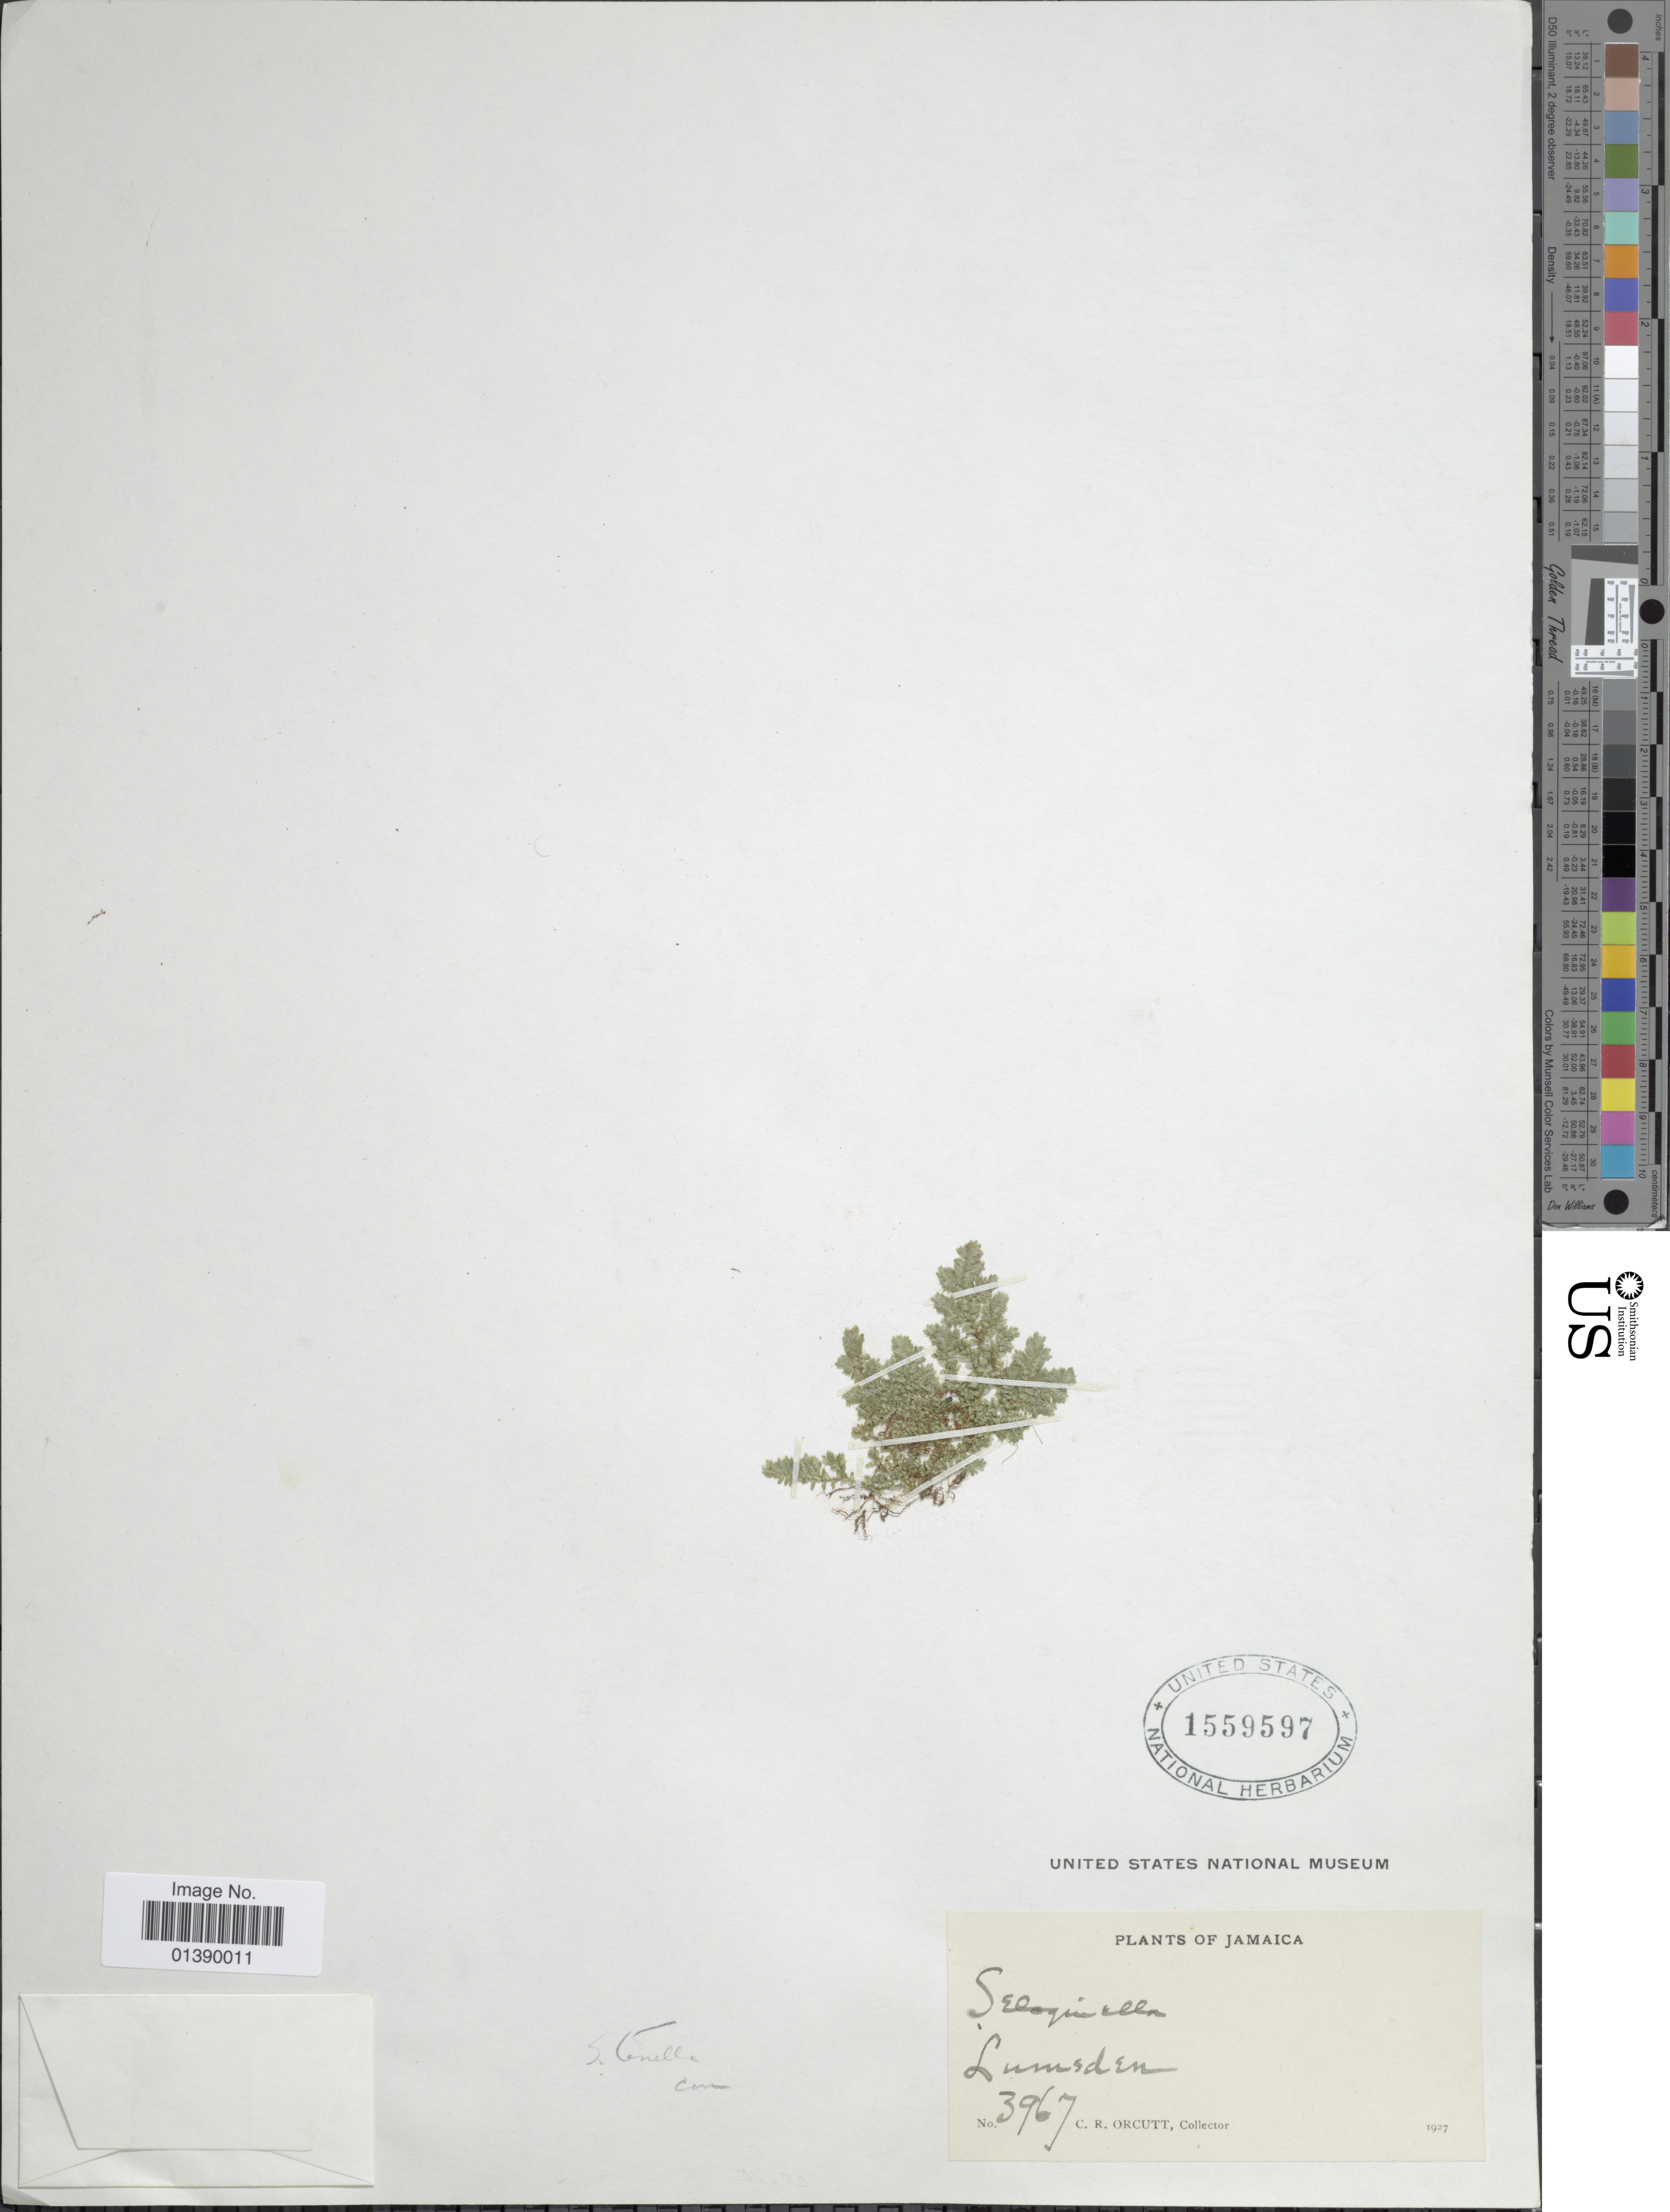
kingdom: Plantae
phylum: Tracheophyta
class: Lycopodiopsida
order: Selaginellales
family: Selaginellaceae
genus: Selaginella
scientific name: Selaginella tenella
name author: (P. Beauv.) Spring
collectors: C. R. Orcutt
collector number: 3967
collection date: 1927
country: Jamaica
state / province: Saint Ann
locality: Lumsden [Lumsdale]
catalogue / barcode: US 1559597